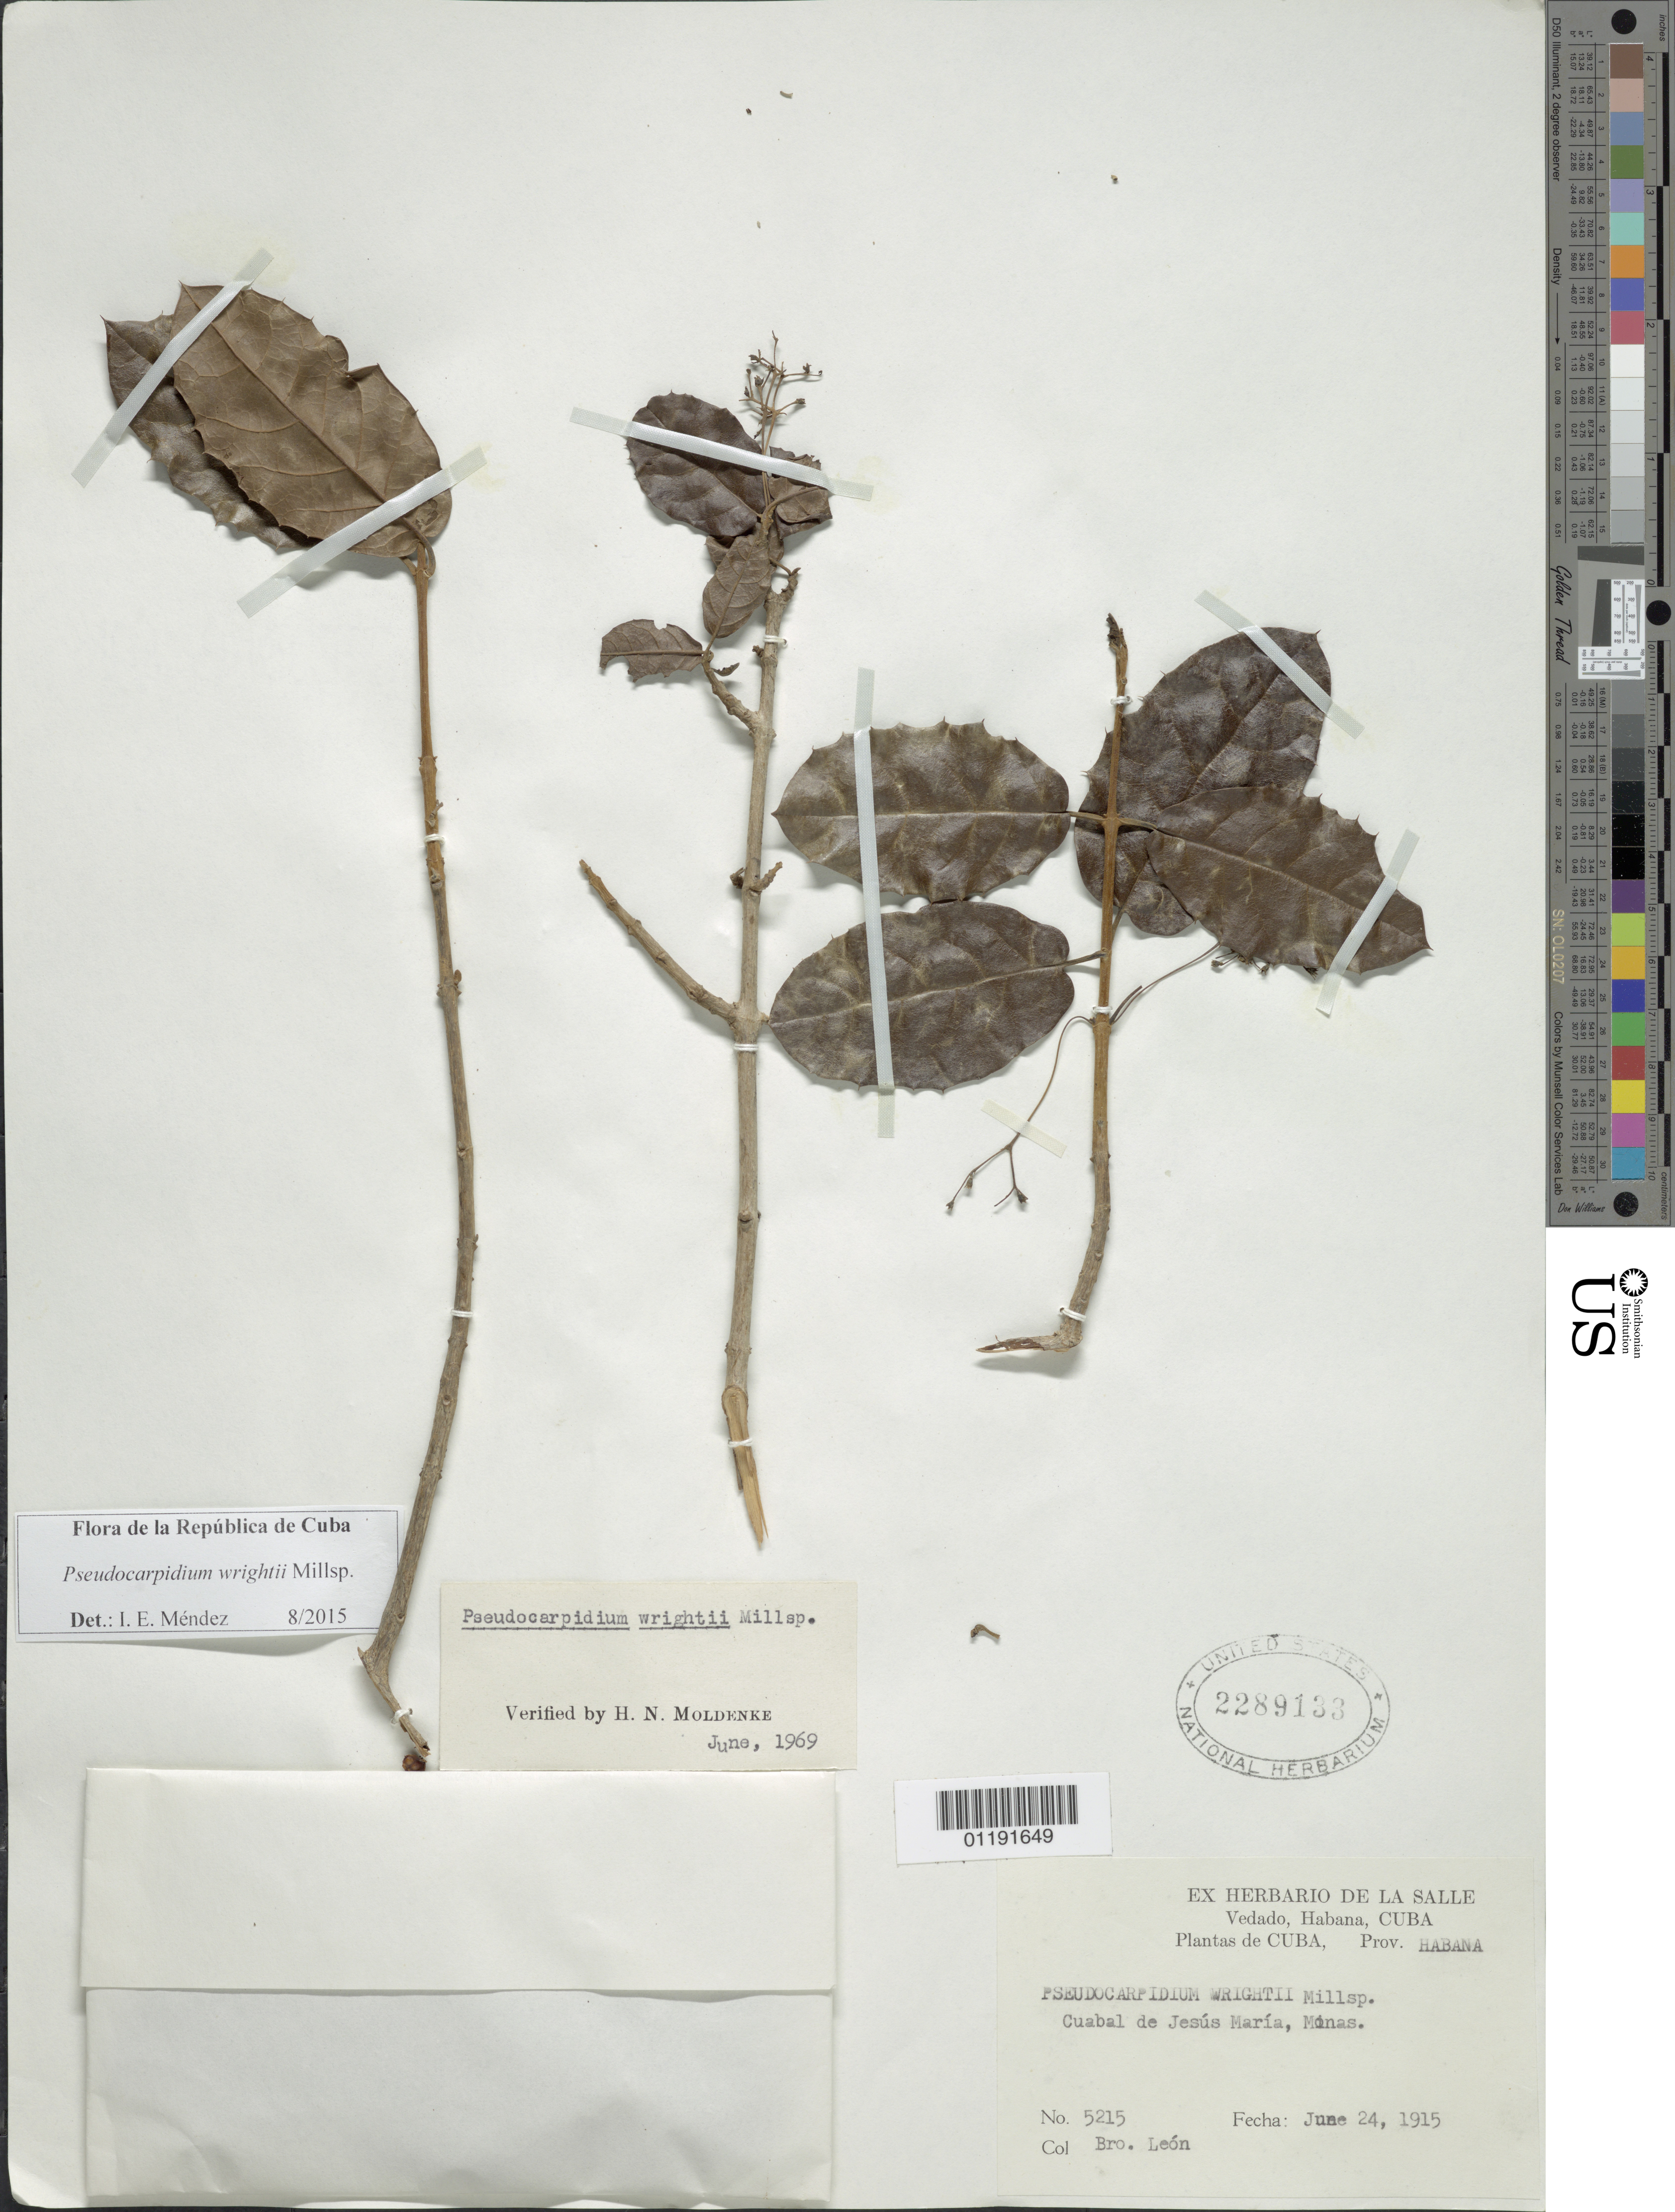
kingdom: Plantae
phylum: Tracheophyta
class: Magnoliopsida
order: Lamiales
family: Lamiaceae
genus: Pseudocarpidium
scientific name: Pseudocarpidium wrightii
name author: Millsp.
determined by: Méndez, I. E.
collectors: Bro. León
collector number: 5215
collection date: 1915-06-24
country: Cuba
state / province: La Habana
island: Cuba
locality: Monas., cuabal de Jesus Maria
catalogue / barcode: US 2289133